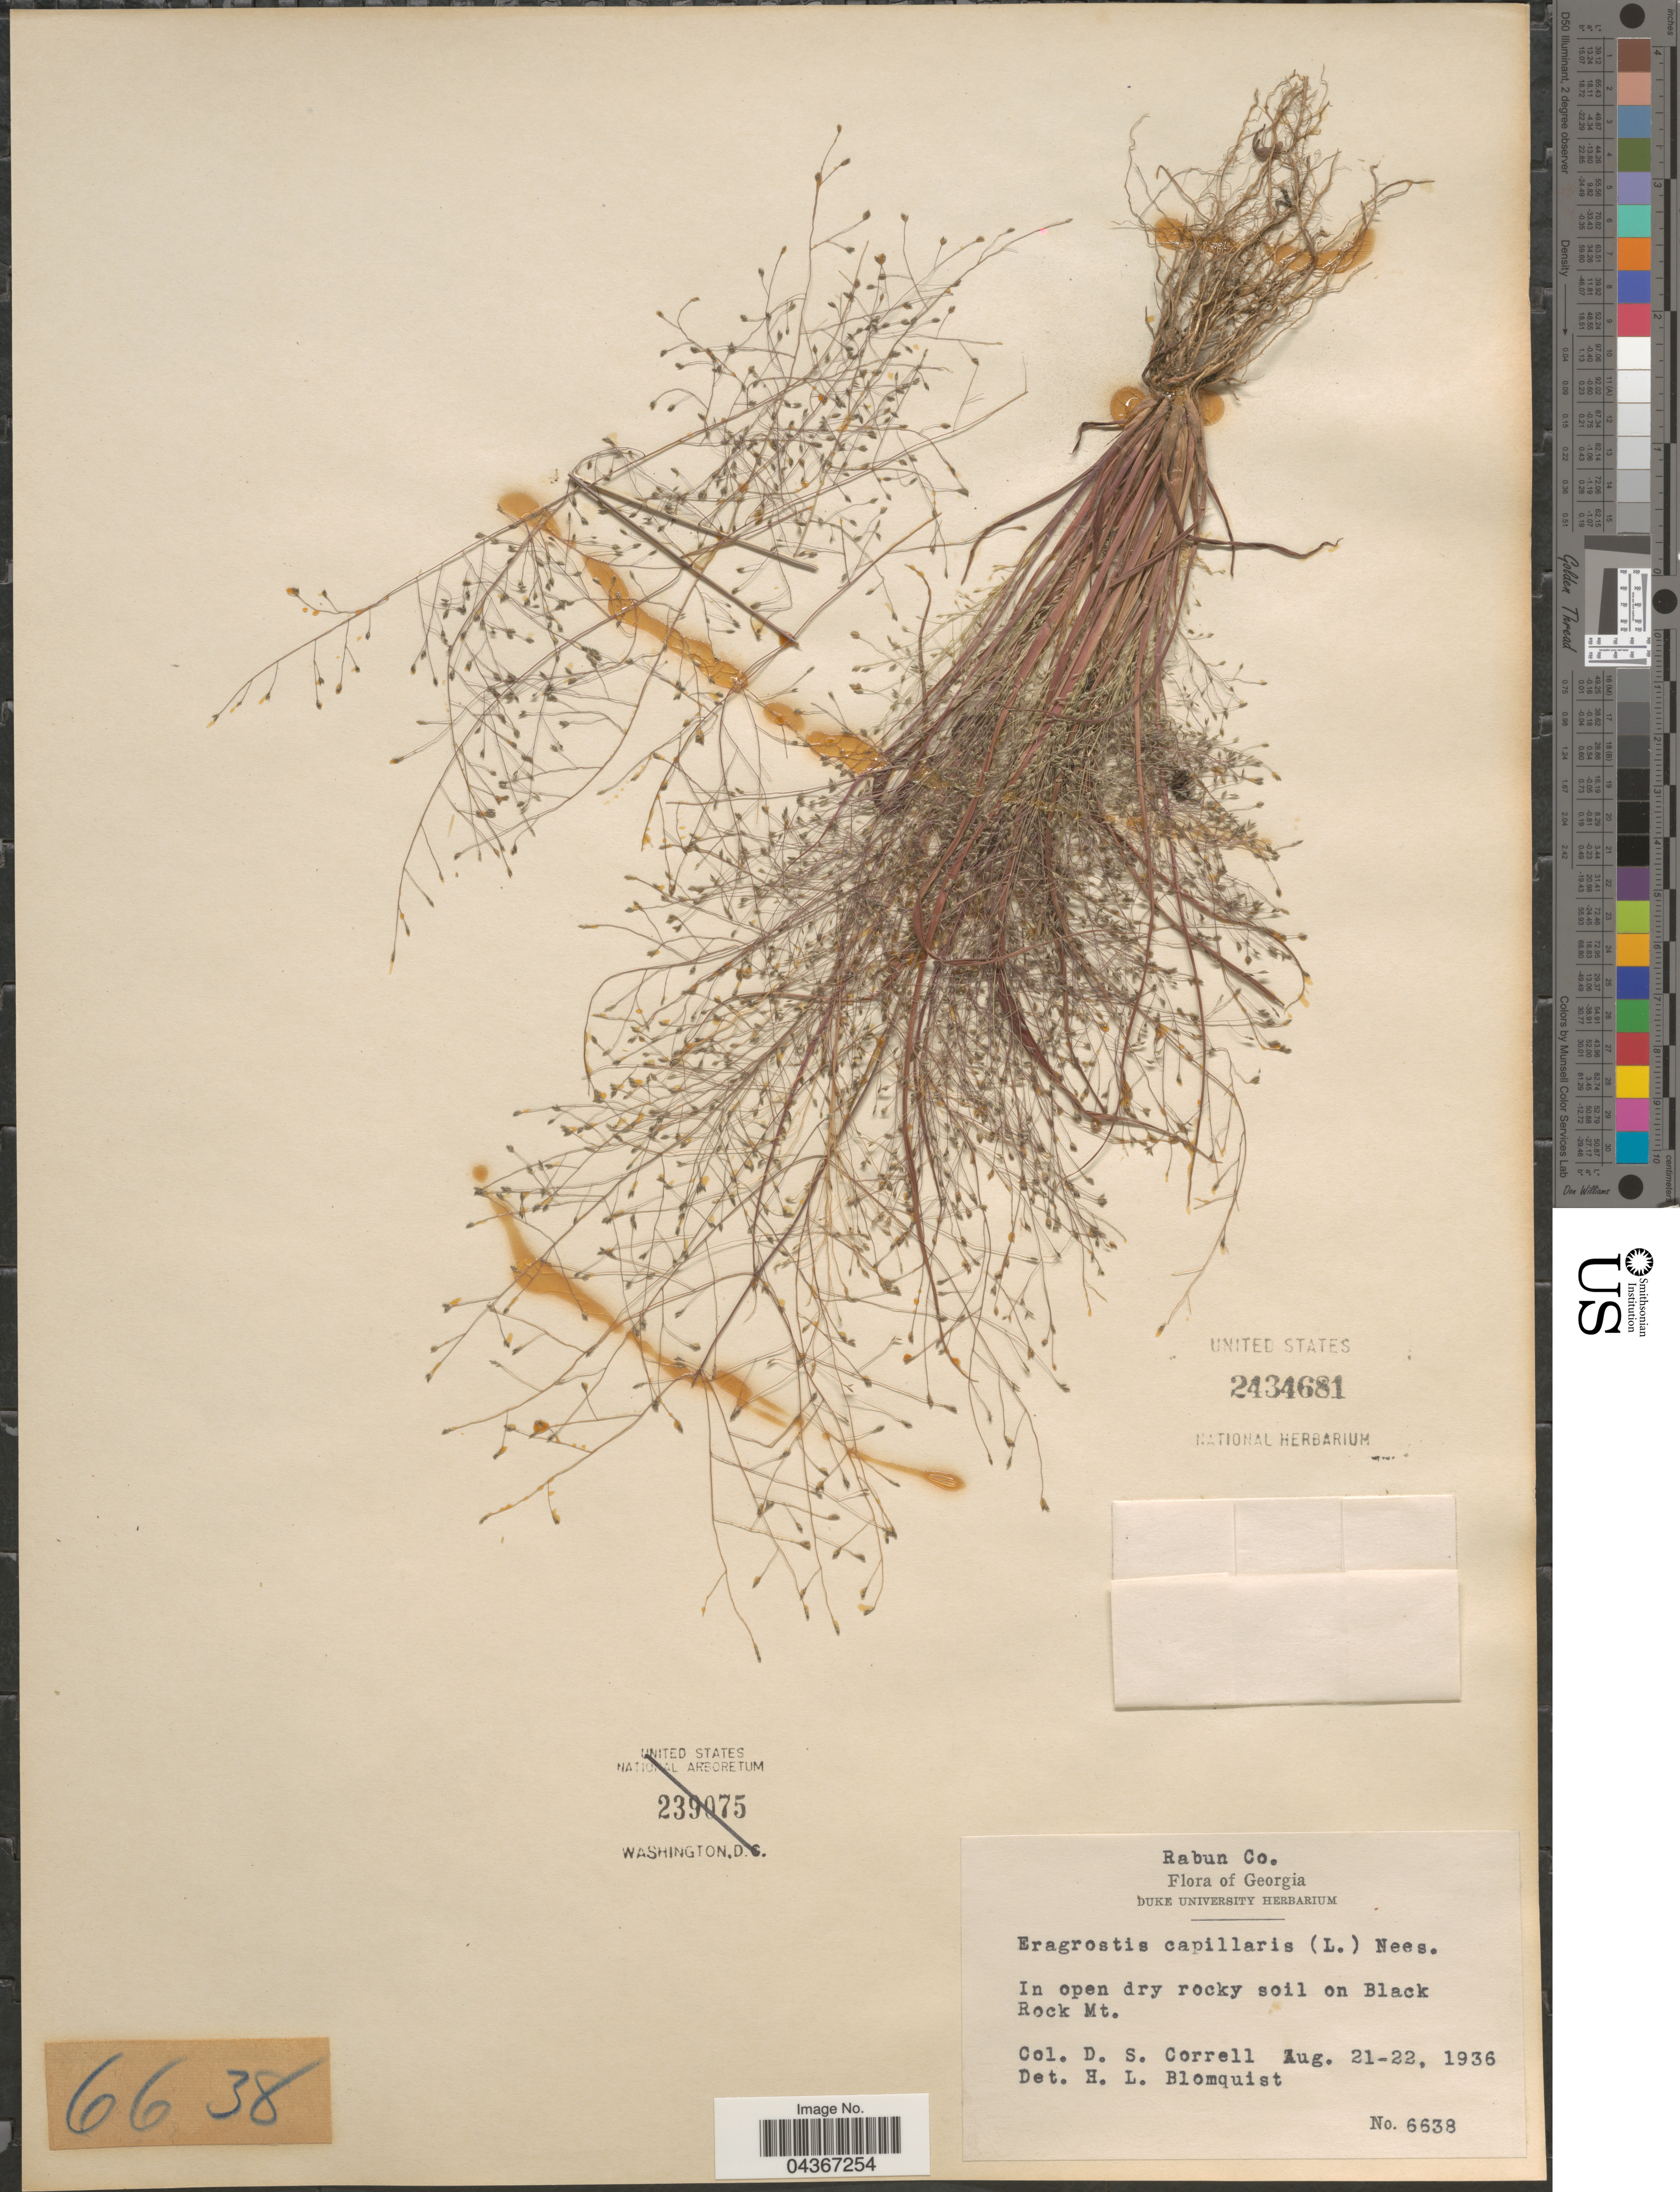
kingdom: Plantae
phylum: Tracheophyta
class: Liliopsida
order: Poales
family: Poaceae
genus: Eragrostis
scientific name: Eragrostis capillaris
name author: (L.) Nees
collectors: D. S. Correll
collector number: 6638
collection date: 1936-08-21/1936-08-22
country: United States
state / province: Georgia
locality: Rabun Co. In open dry rocky soil on Black Rock Mt.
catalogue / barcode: US 2434681